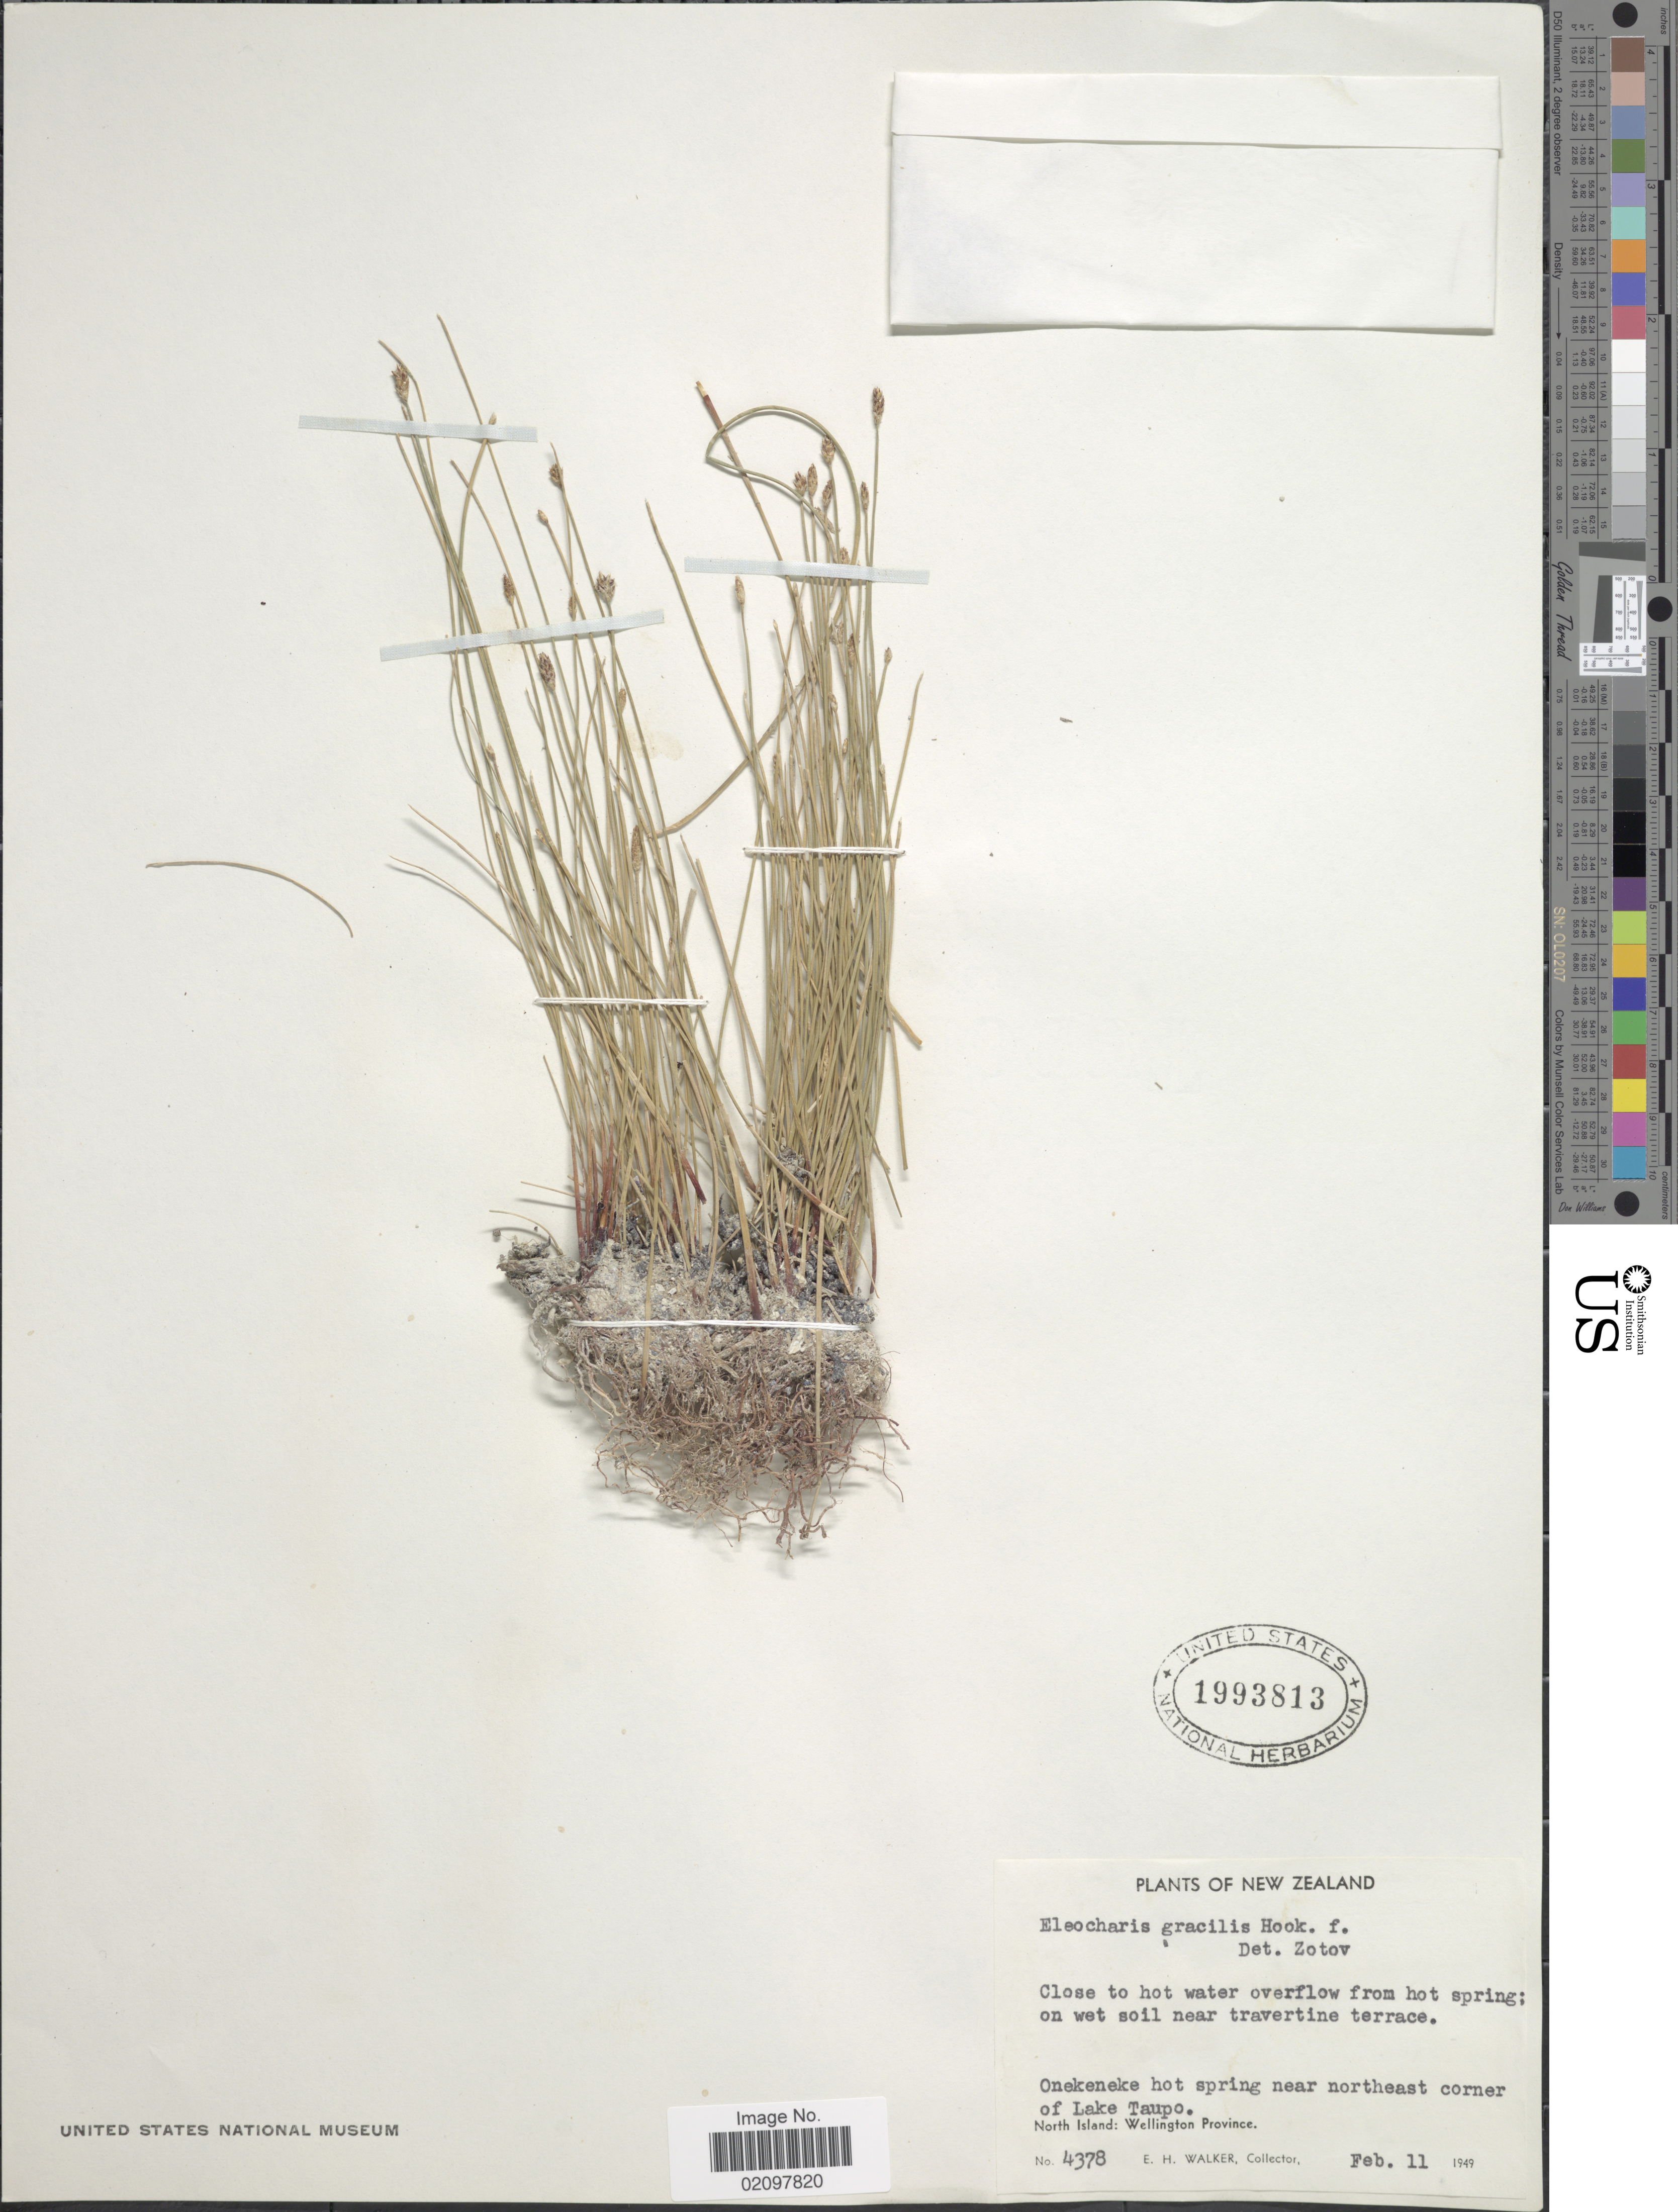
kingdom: Plantae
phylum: Tracheophyta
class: Liliopsida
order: Poales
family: Cyperaceae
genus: Eleocharis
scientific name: Eleocharis gracilis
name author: R. Br.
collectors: E. H. Walker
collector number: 4378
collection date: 1949-02-11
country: New Zealand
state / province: Wellington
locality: Close to hot water overflow from hot spring; Onekeneke hot spring near northeast corner of Lake Taupo. North Island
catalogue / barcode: US 1993813